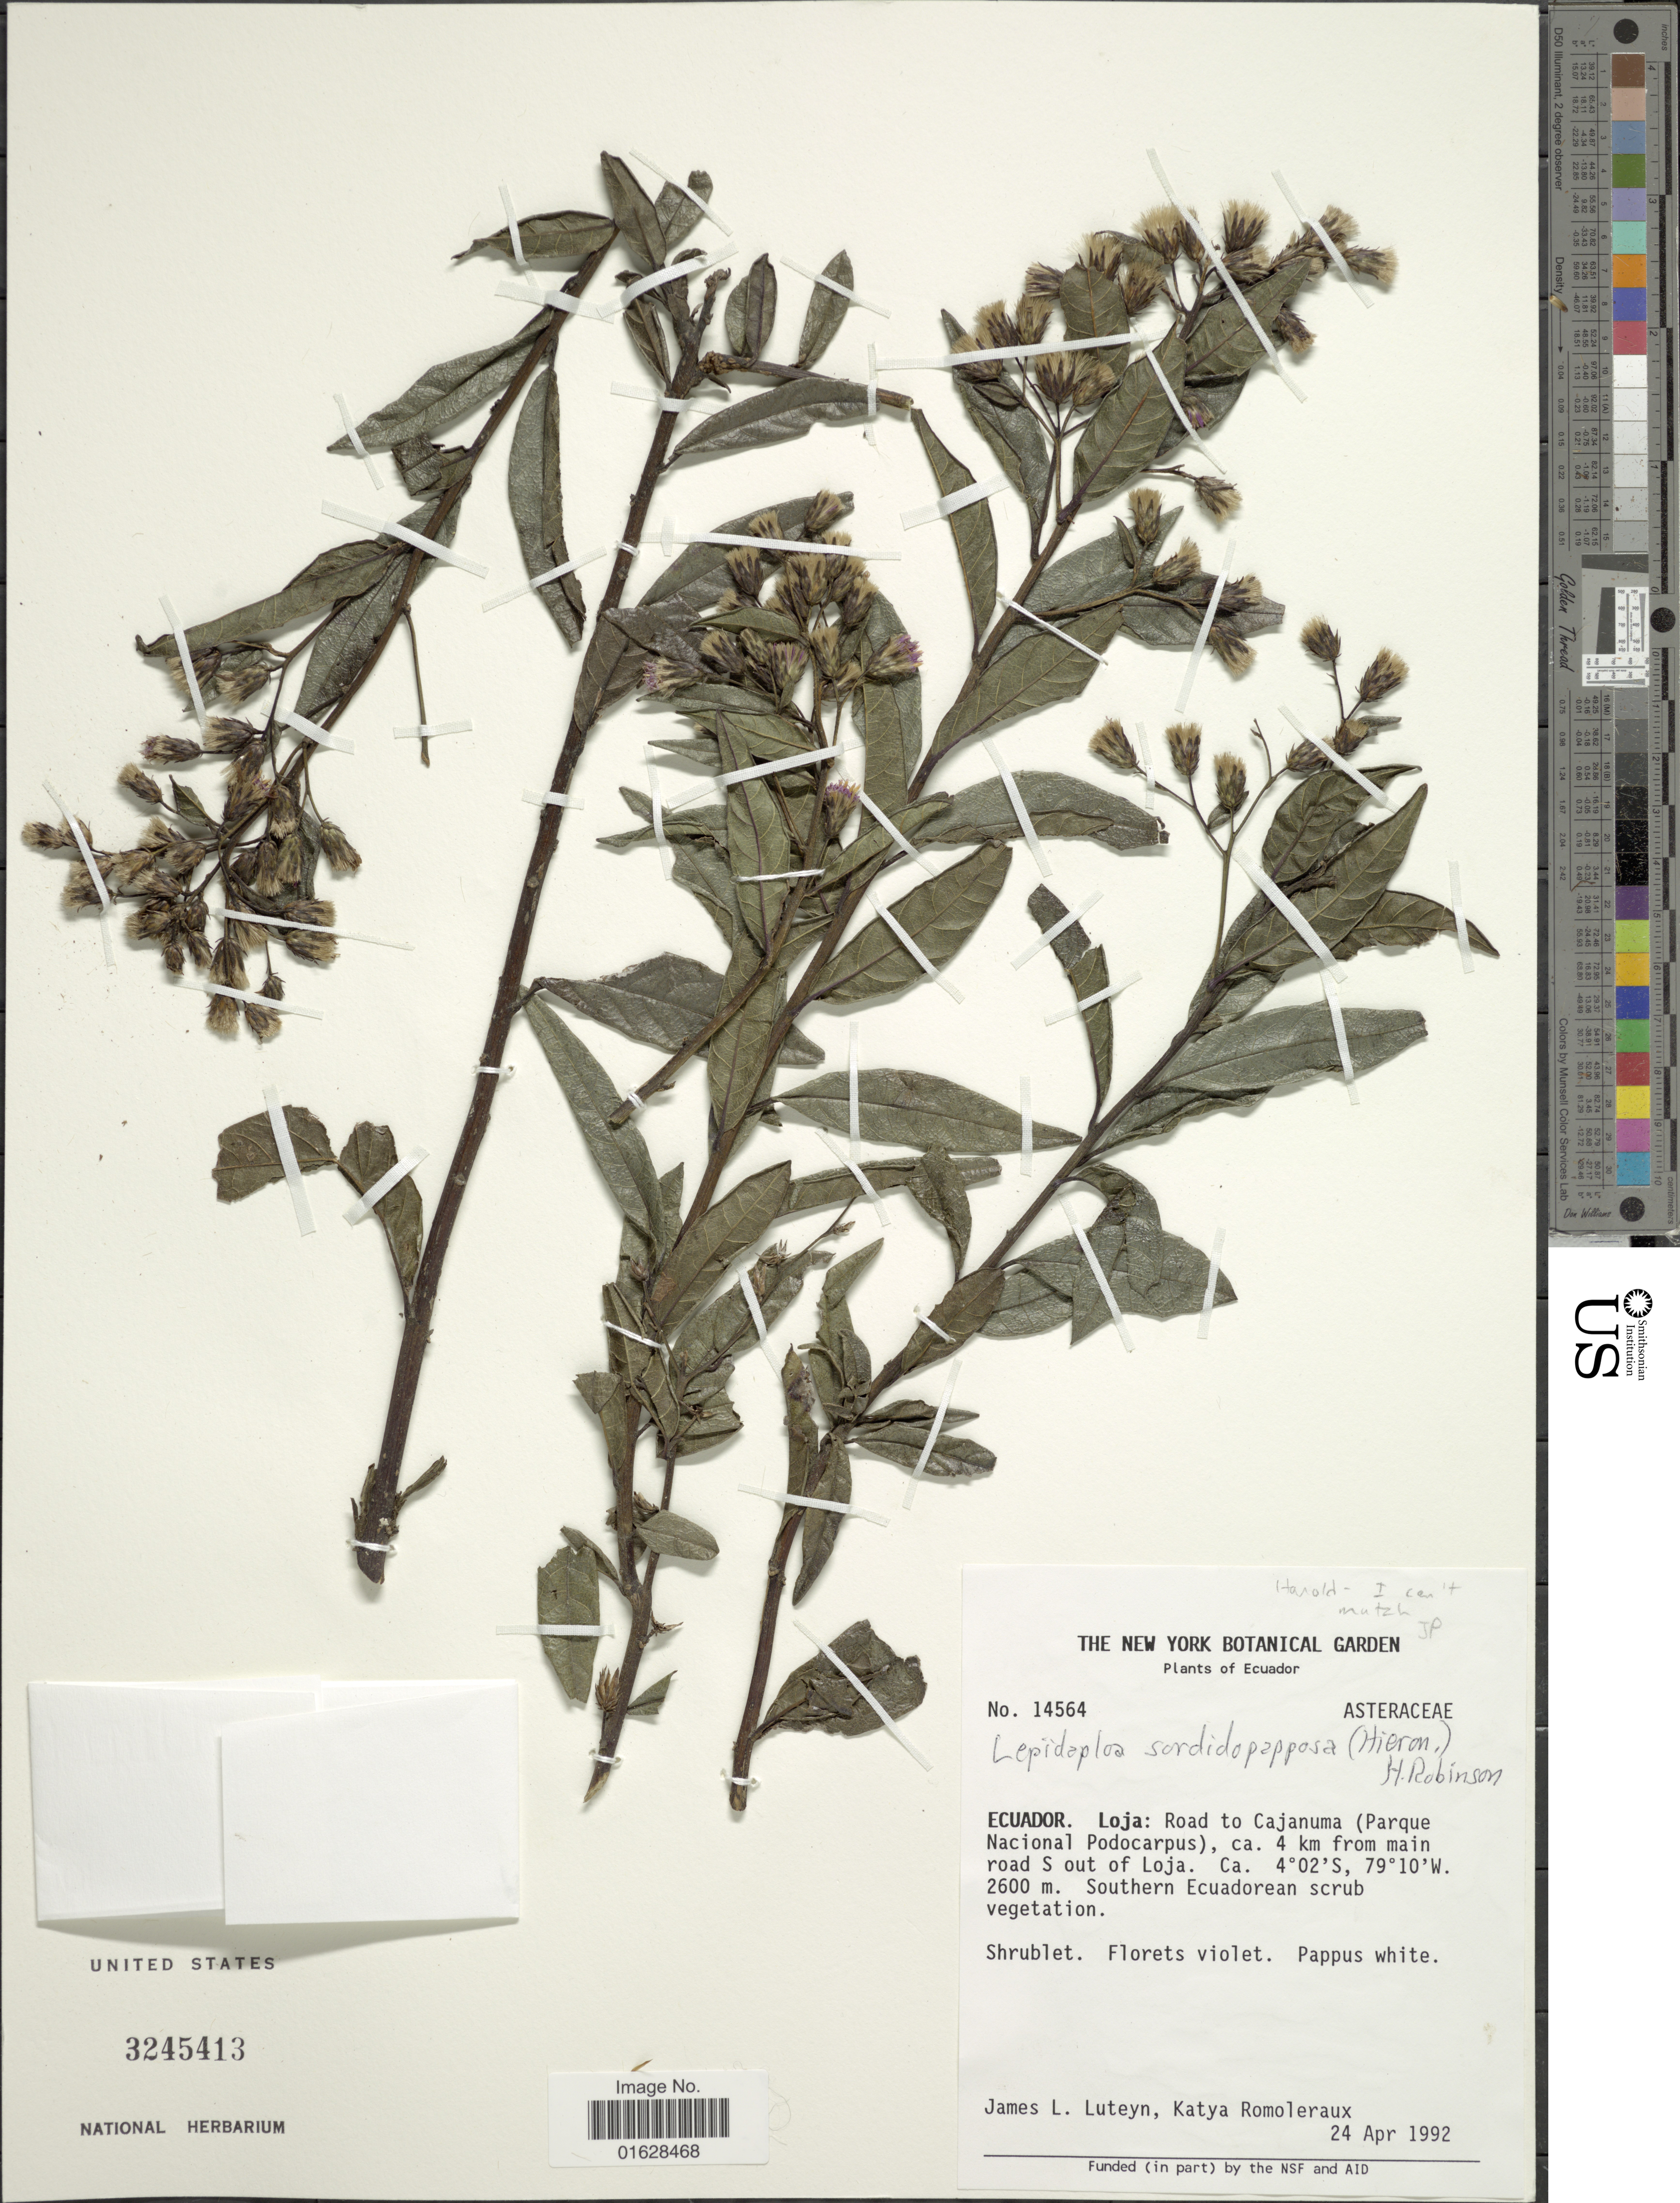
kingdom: Plantae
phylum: Tracheophyta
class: Magnoliopsida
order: Asterales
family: Asteraceae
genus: Lepidaploa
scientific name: Lepidaploa sordidopapposa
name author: (Hieron.) H. Rob.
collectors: J. L. Luteyn & K. Romoleraux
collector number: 14564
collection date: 1992-04-24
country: Ecuador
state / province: Loja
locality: Road to Cajanuma (Parque Nacional Podocarpus), ca. 4 km from main road S out of Loja. Southern Ecuadorean scrub vegetation.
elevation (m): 2600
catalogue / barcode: US 3245413